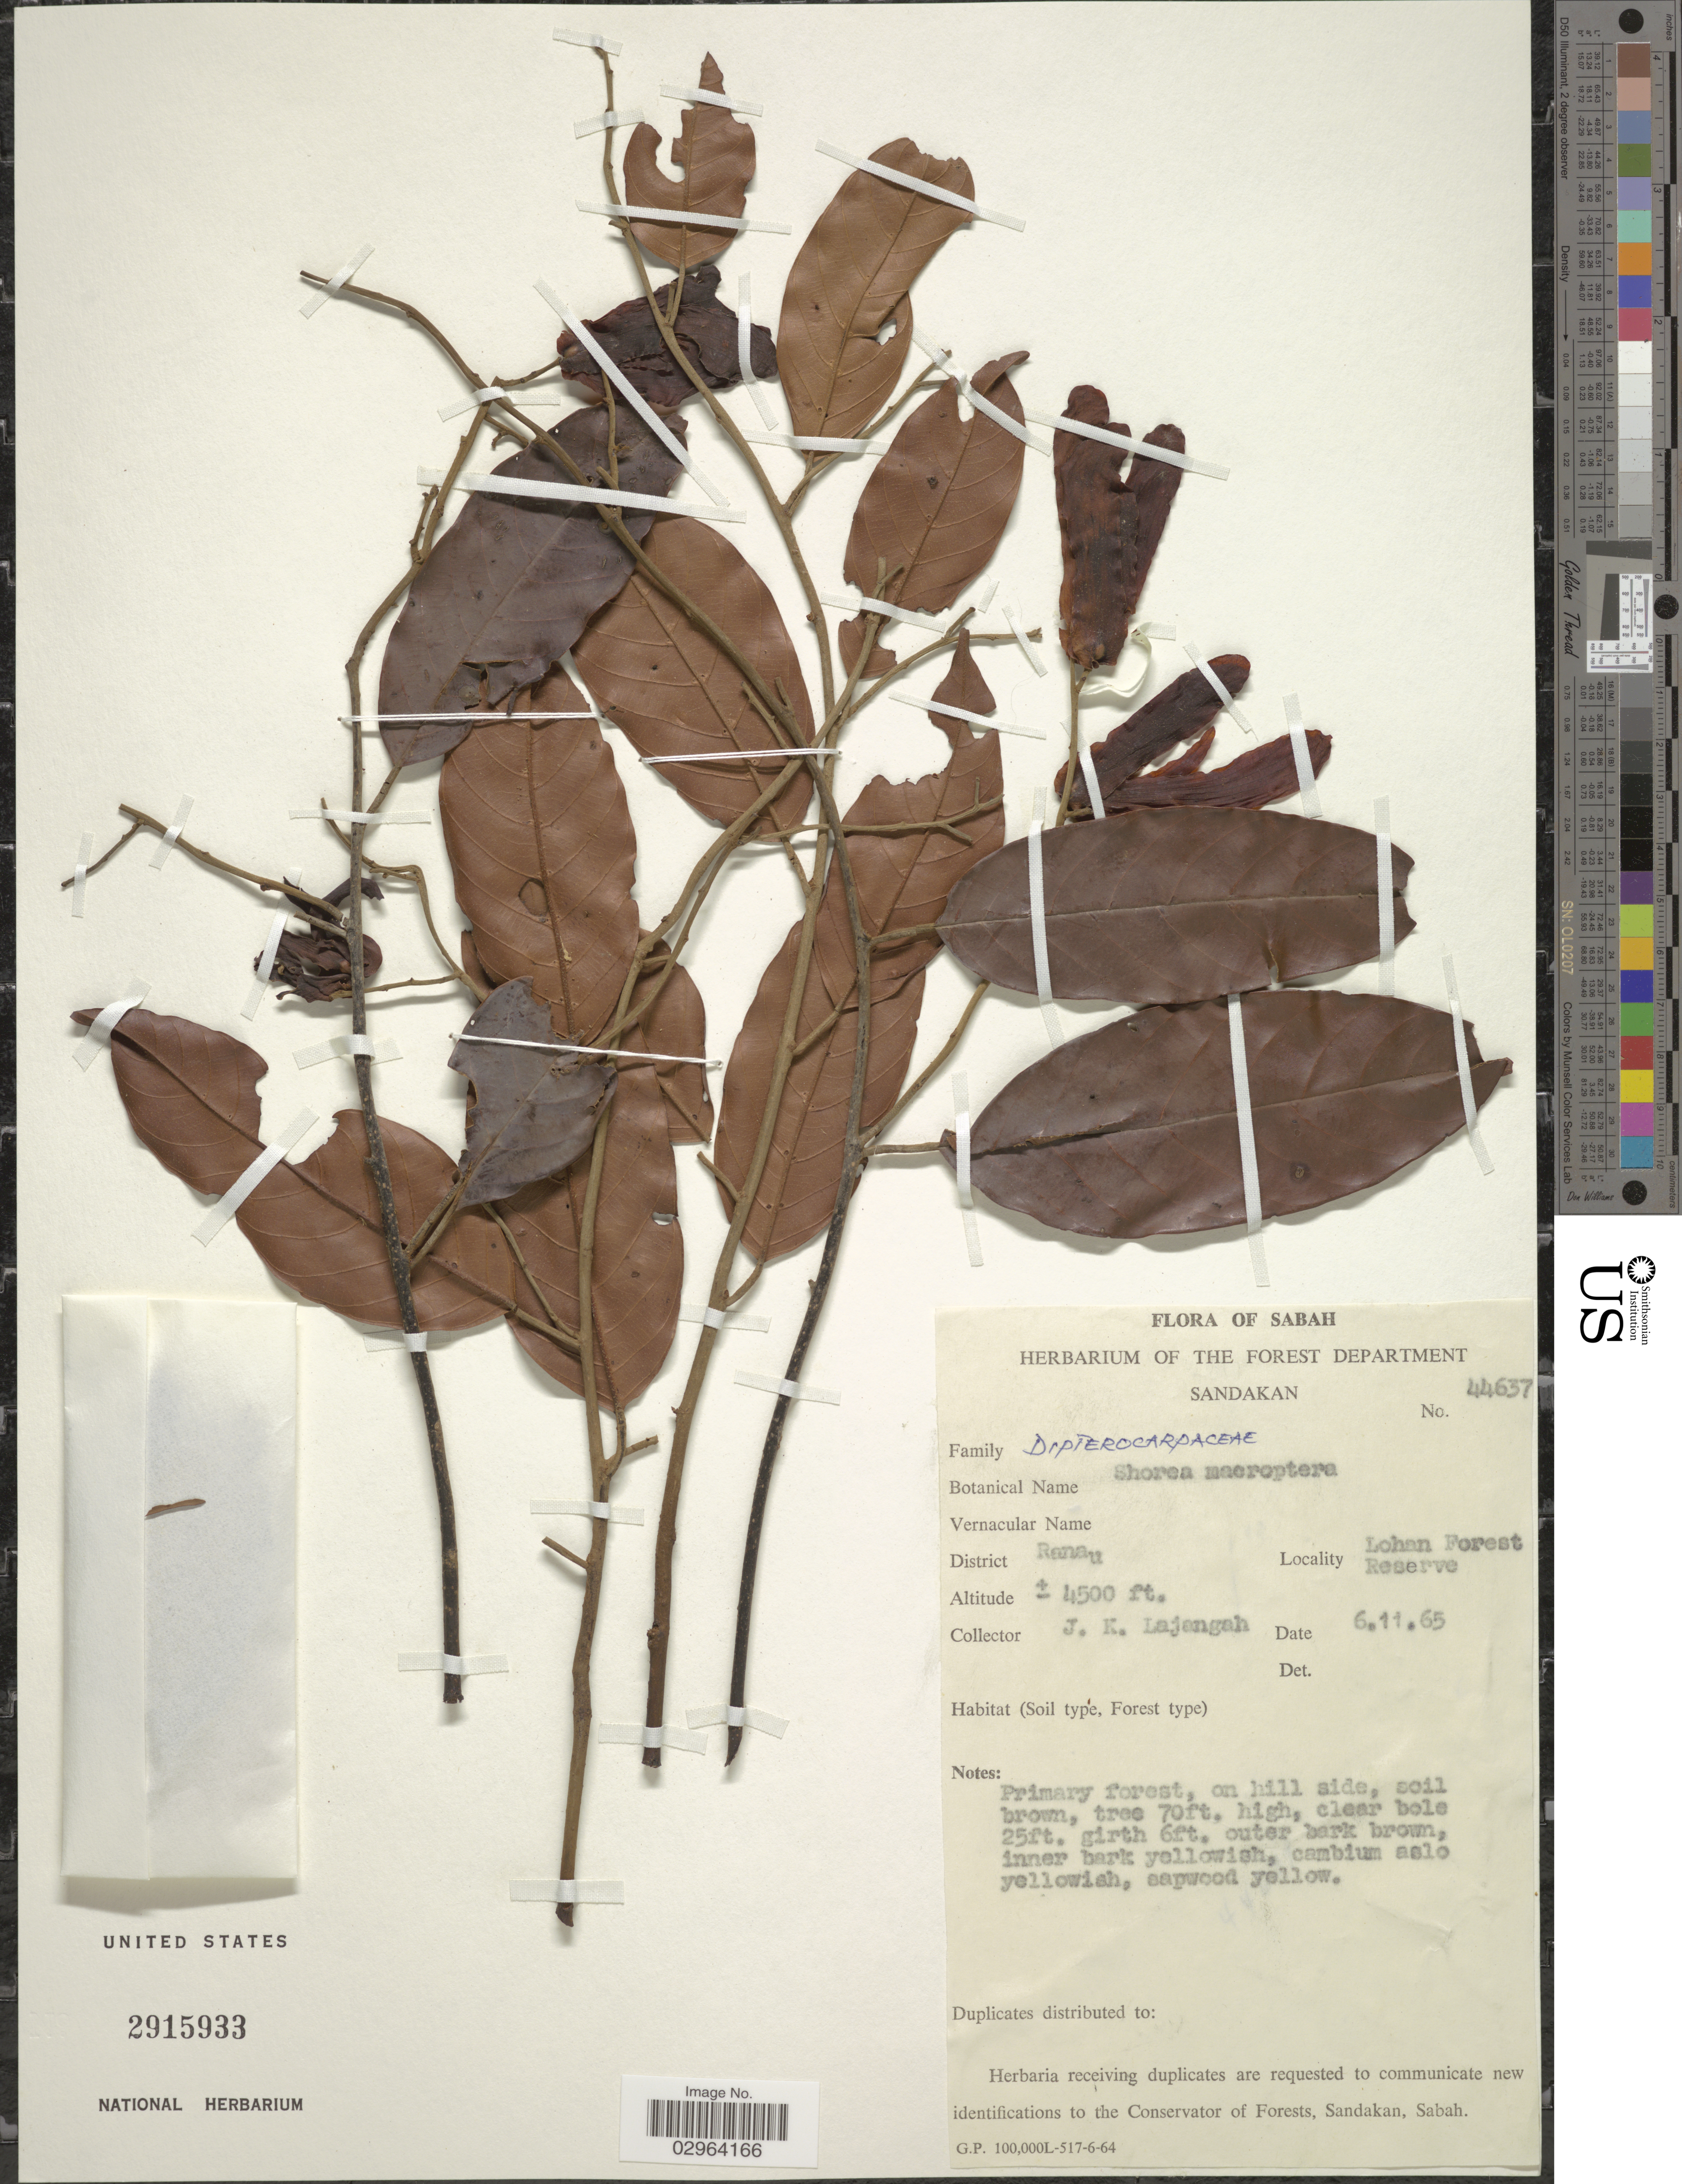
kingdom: Plantae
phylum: Tracheophyta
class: Magnoliopsida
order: Malvales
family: Dipterocarpaceae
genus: Rubroshorea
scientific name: Rubroshorea macroptera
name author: (Dyer) P.S. Ashton & J. Heck.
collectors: J.K. Lajangah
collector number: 44637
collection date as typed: Transcribed d/m/y: 6/11/65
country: Malaysia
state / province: Sabah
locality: District Ranau. Lohan Forest Reserve.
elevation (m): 1372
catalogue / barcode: US 2915933